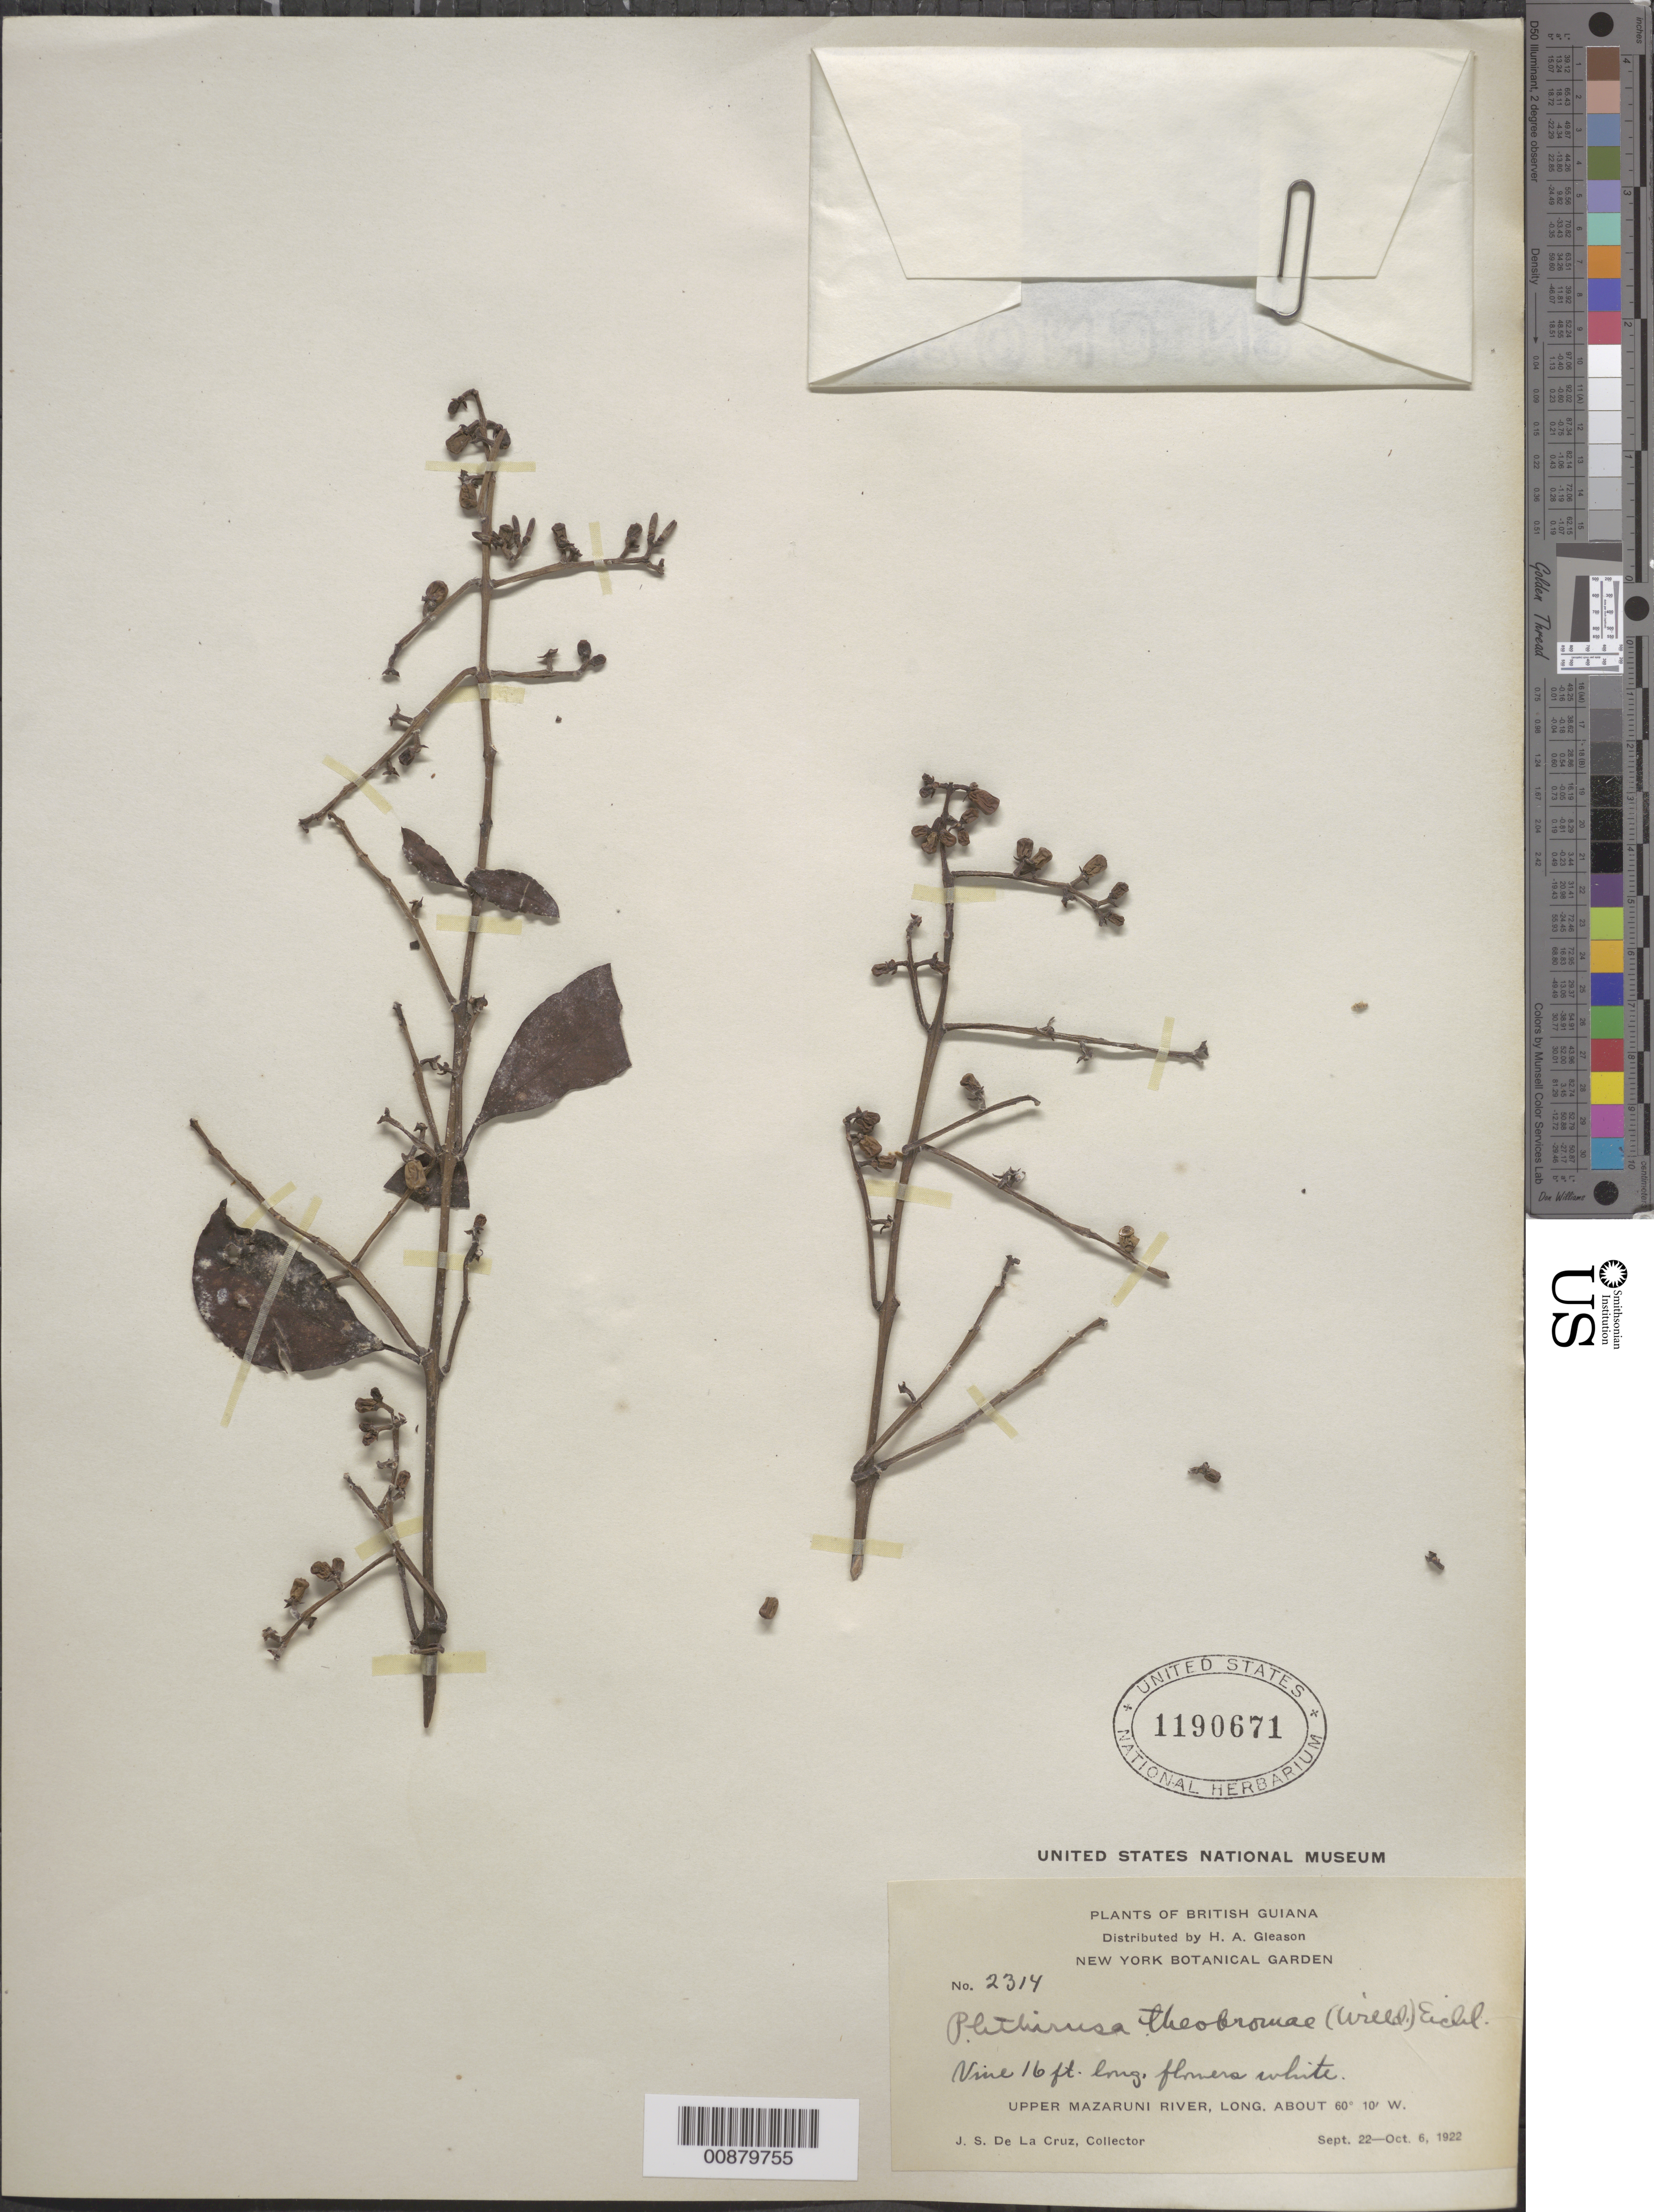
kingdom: Plantae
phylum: Tracheophyta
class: Magnoliopsida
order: Santalales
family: Loranthaceae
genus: Phthirusa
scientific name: Phthirusa stelis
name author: (L.) Kuijt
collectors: J. S. de la Cruz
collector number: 2314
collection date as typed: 22-Sep-22 to 6-Oct-22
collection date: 1922-09-22/1922-10-06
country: Guyana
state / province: Cuyuni-Mazaruni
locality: Upper Mazaruni R.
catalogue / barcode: US 1190671